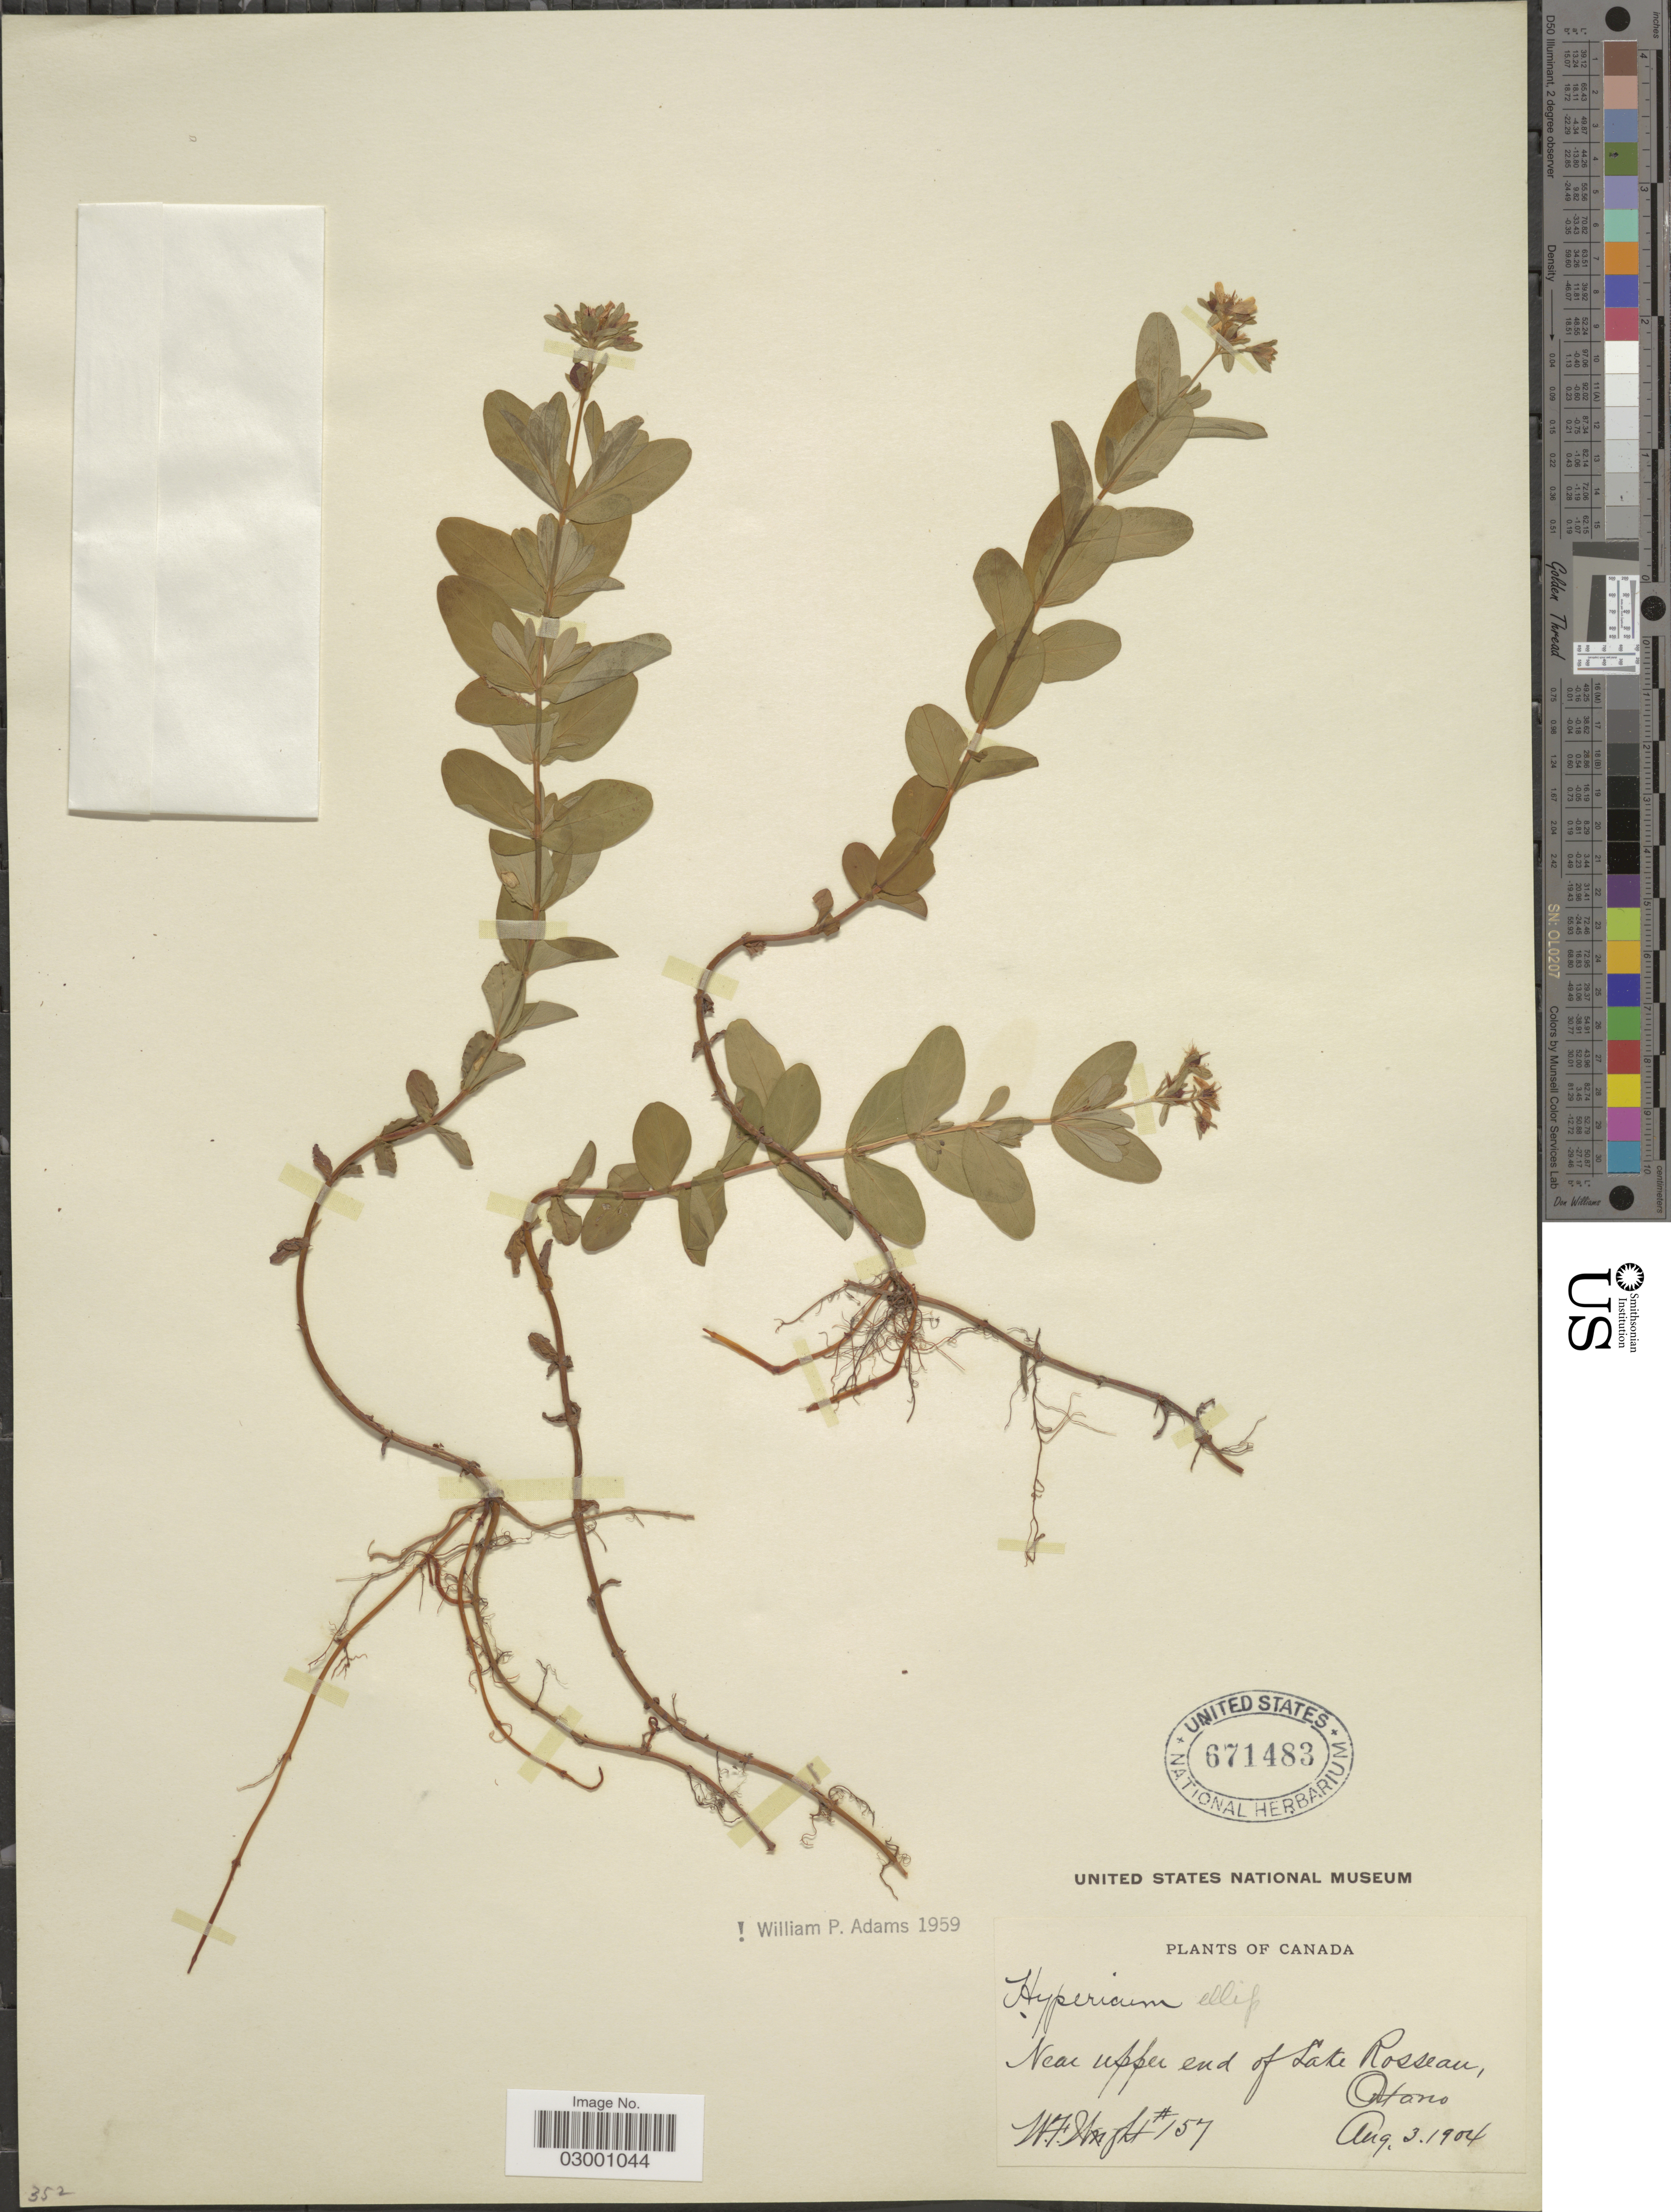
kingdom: Plantae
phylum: Tracheophyta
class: Magnoliopsida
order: Malpighiales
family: Hypericaceae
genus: Hypericum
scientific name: Hypericum ellipticum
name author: Hook.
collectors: W. F. Wright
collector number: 157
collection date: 1904-08-03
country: Canada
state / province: Ontario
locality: Near upper end of Lake Rosseau, Ontario.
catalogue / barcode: US 671483